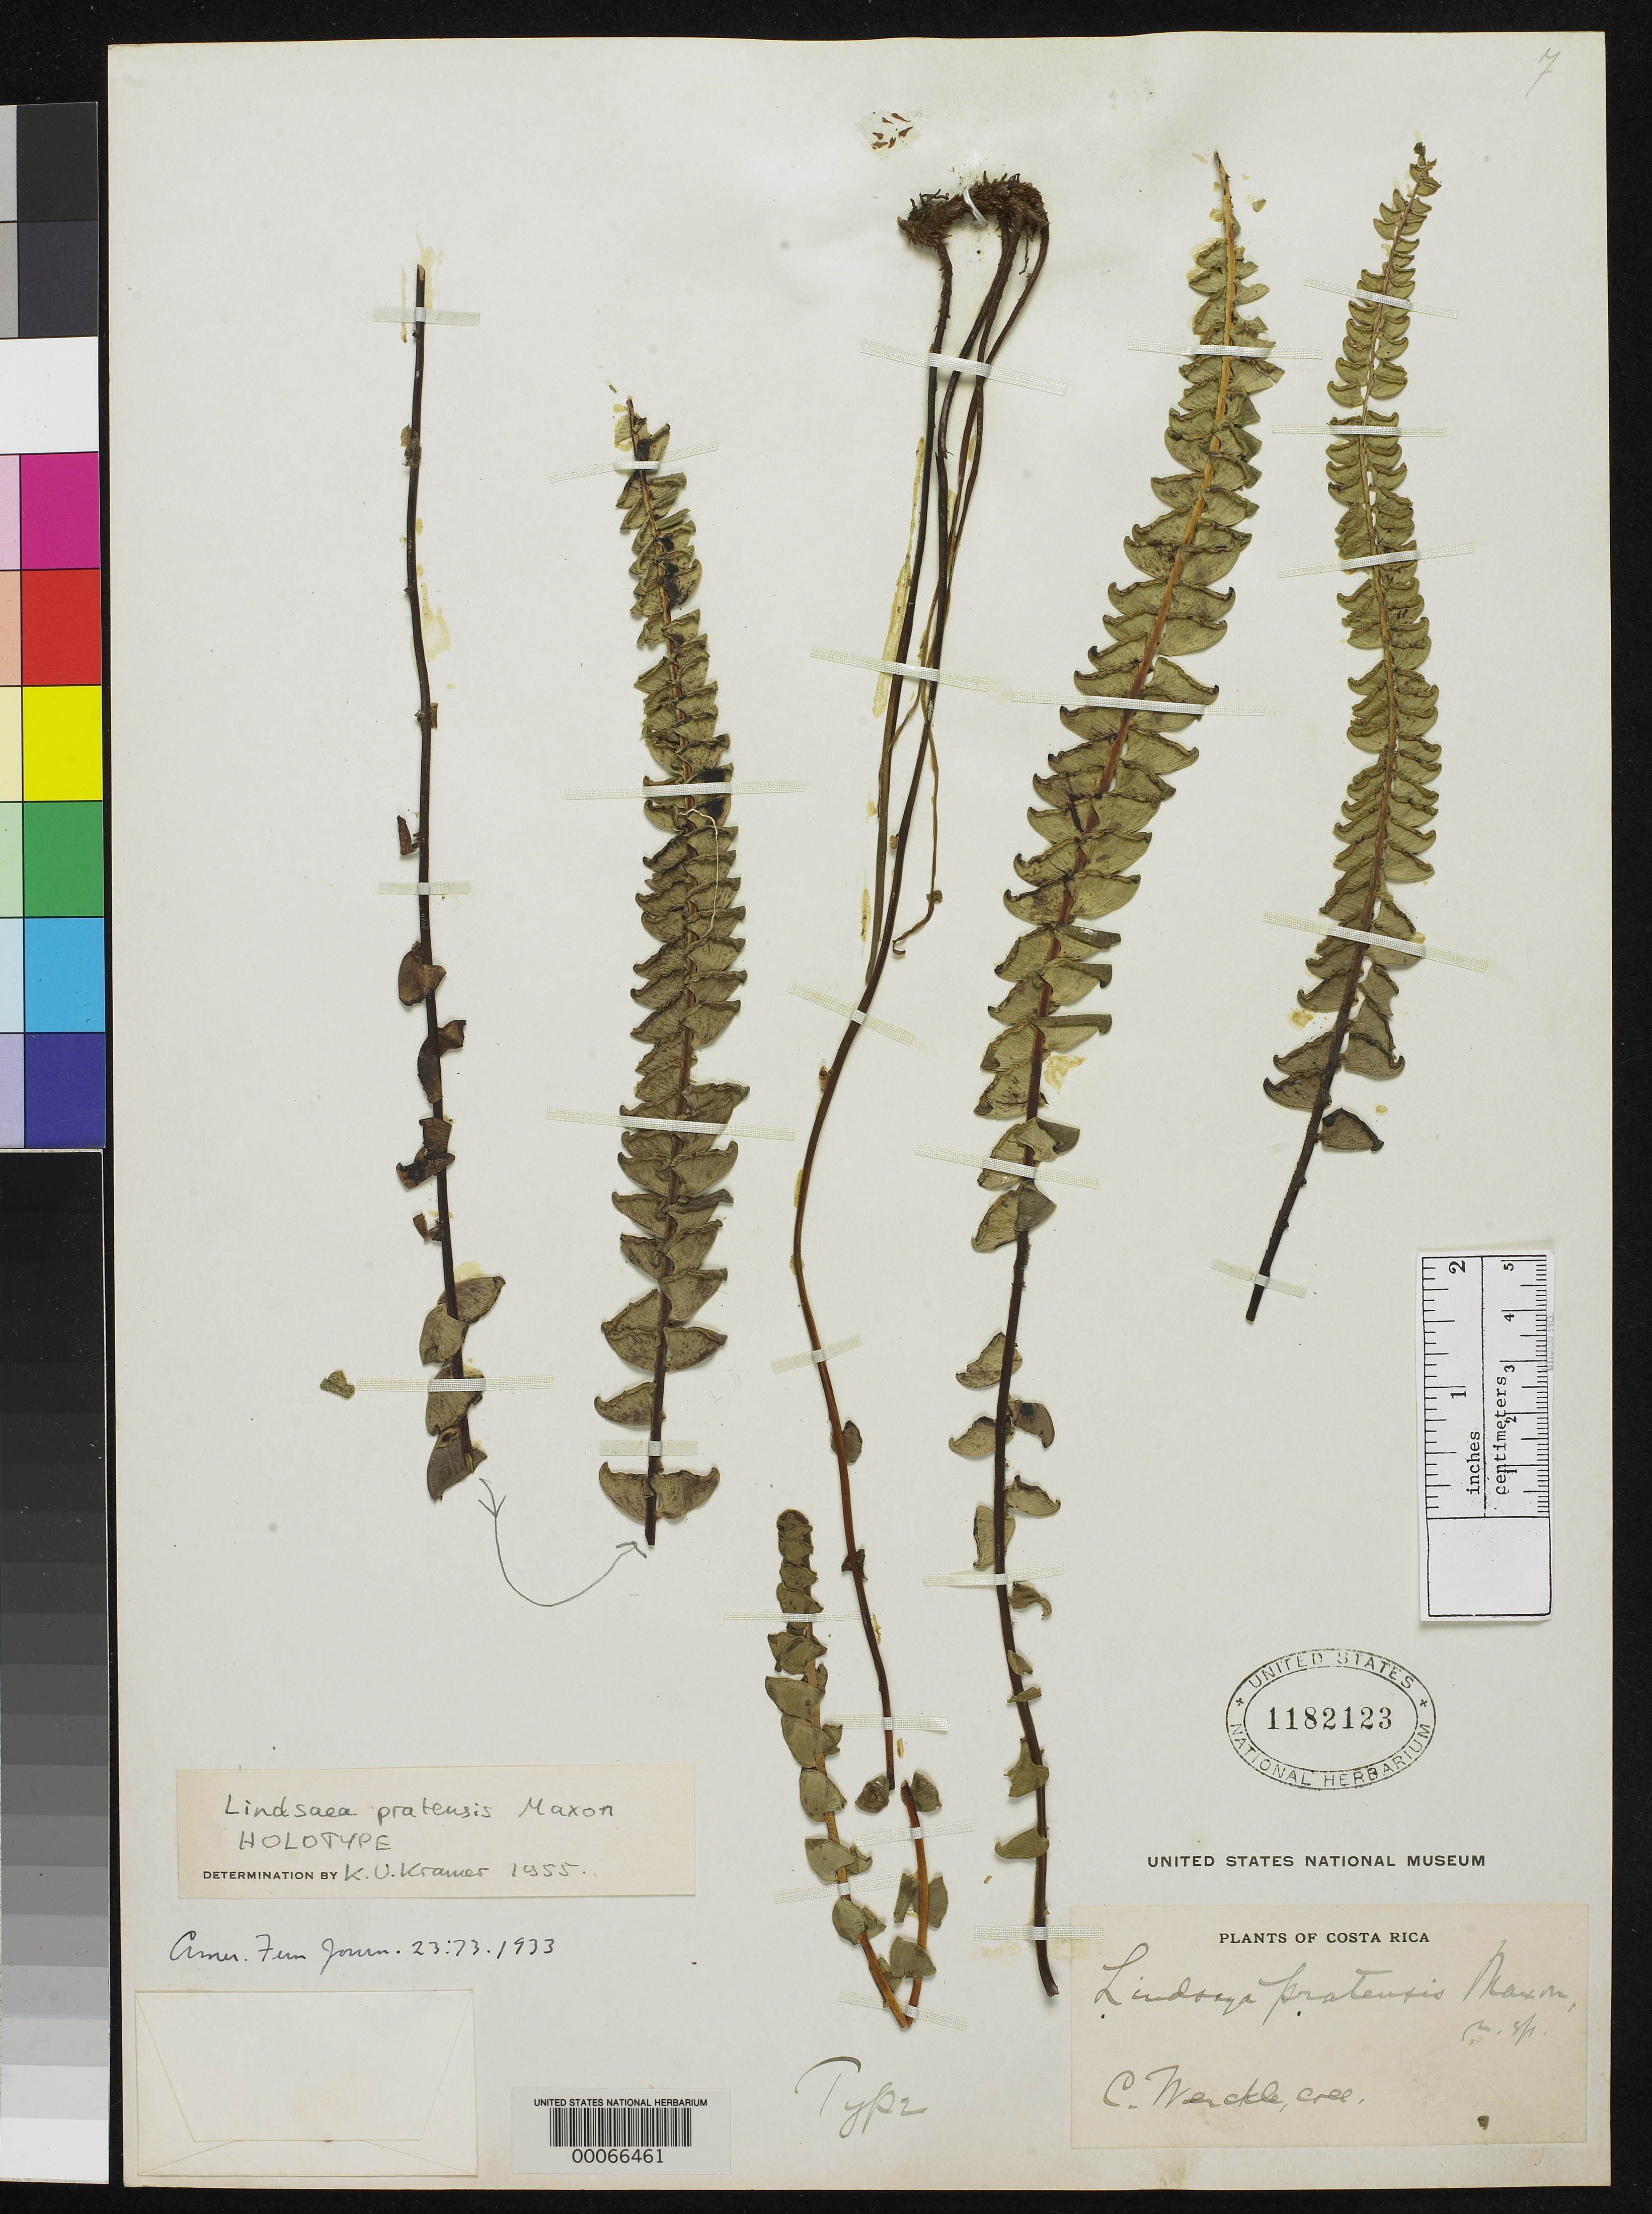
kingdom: Plantae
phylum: Tracheophyta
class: Polypodiopsida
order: Polypodiales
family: Lindsaeaceae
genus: Lindsaea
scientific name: Lindsaea pratensis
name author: Maxon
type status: Holotype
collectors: C. C Wercklé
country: Costa Rica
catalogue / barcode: US 1182123